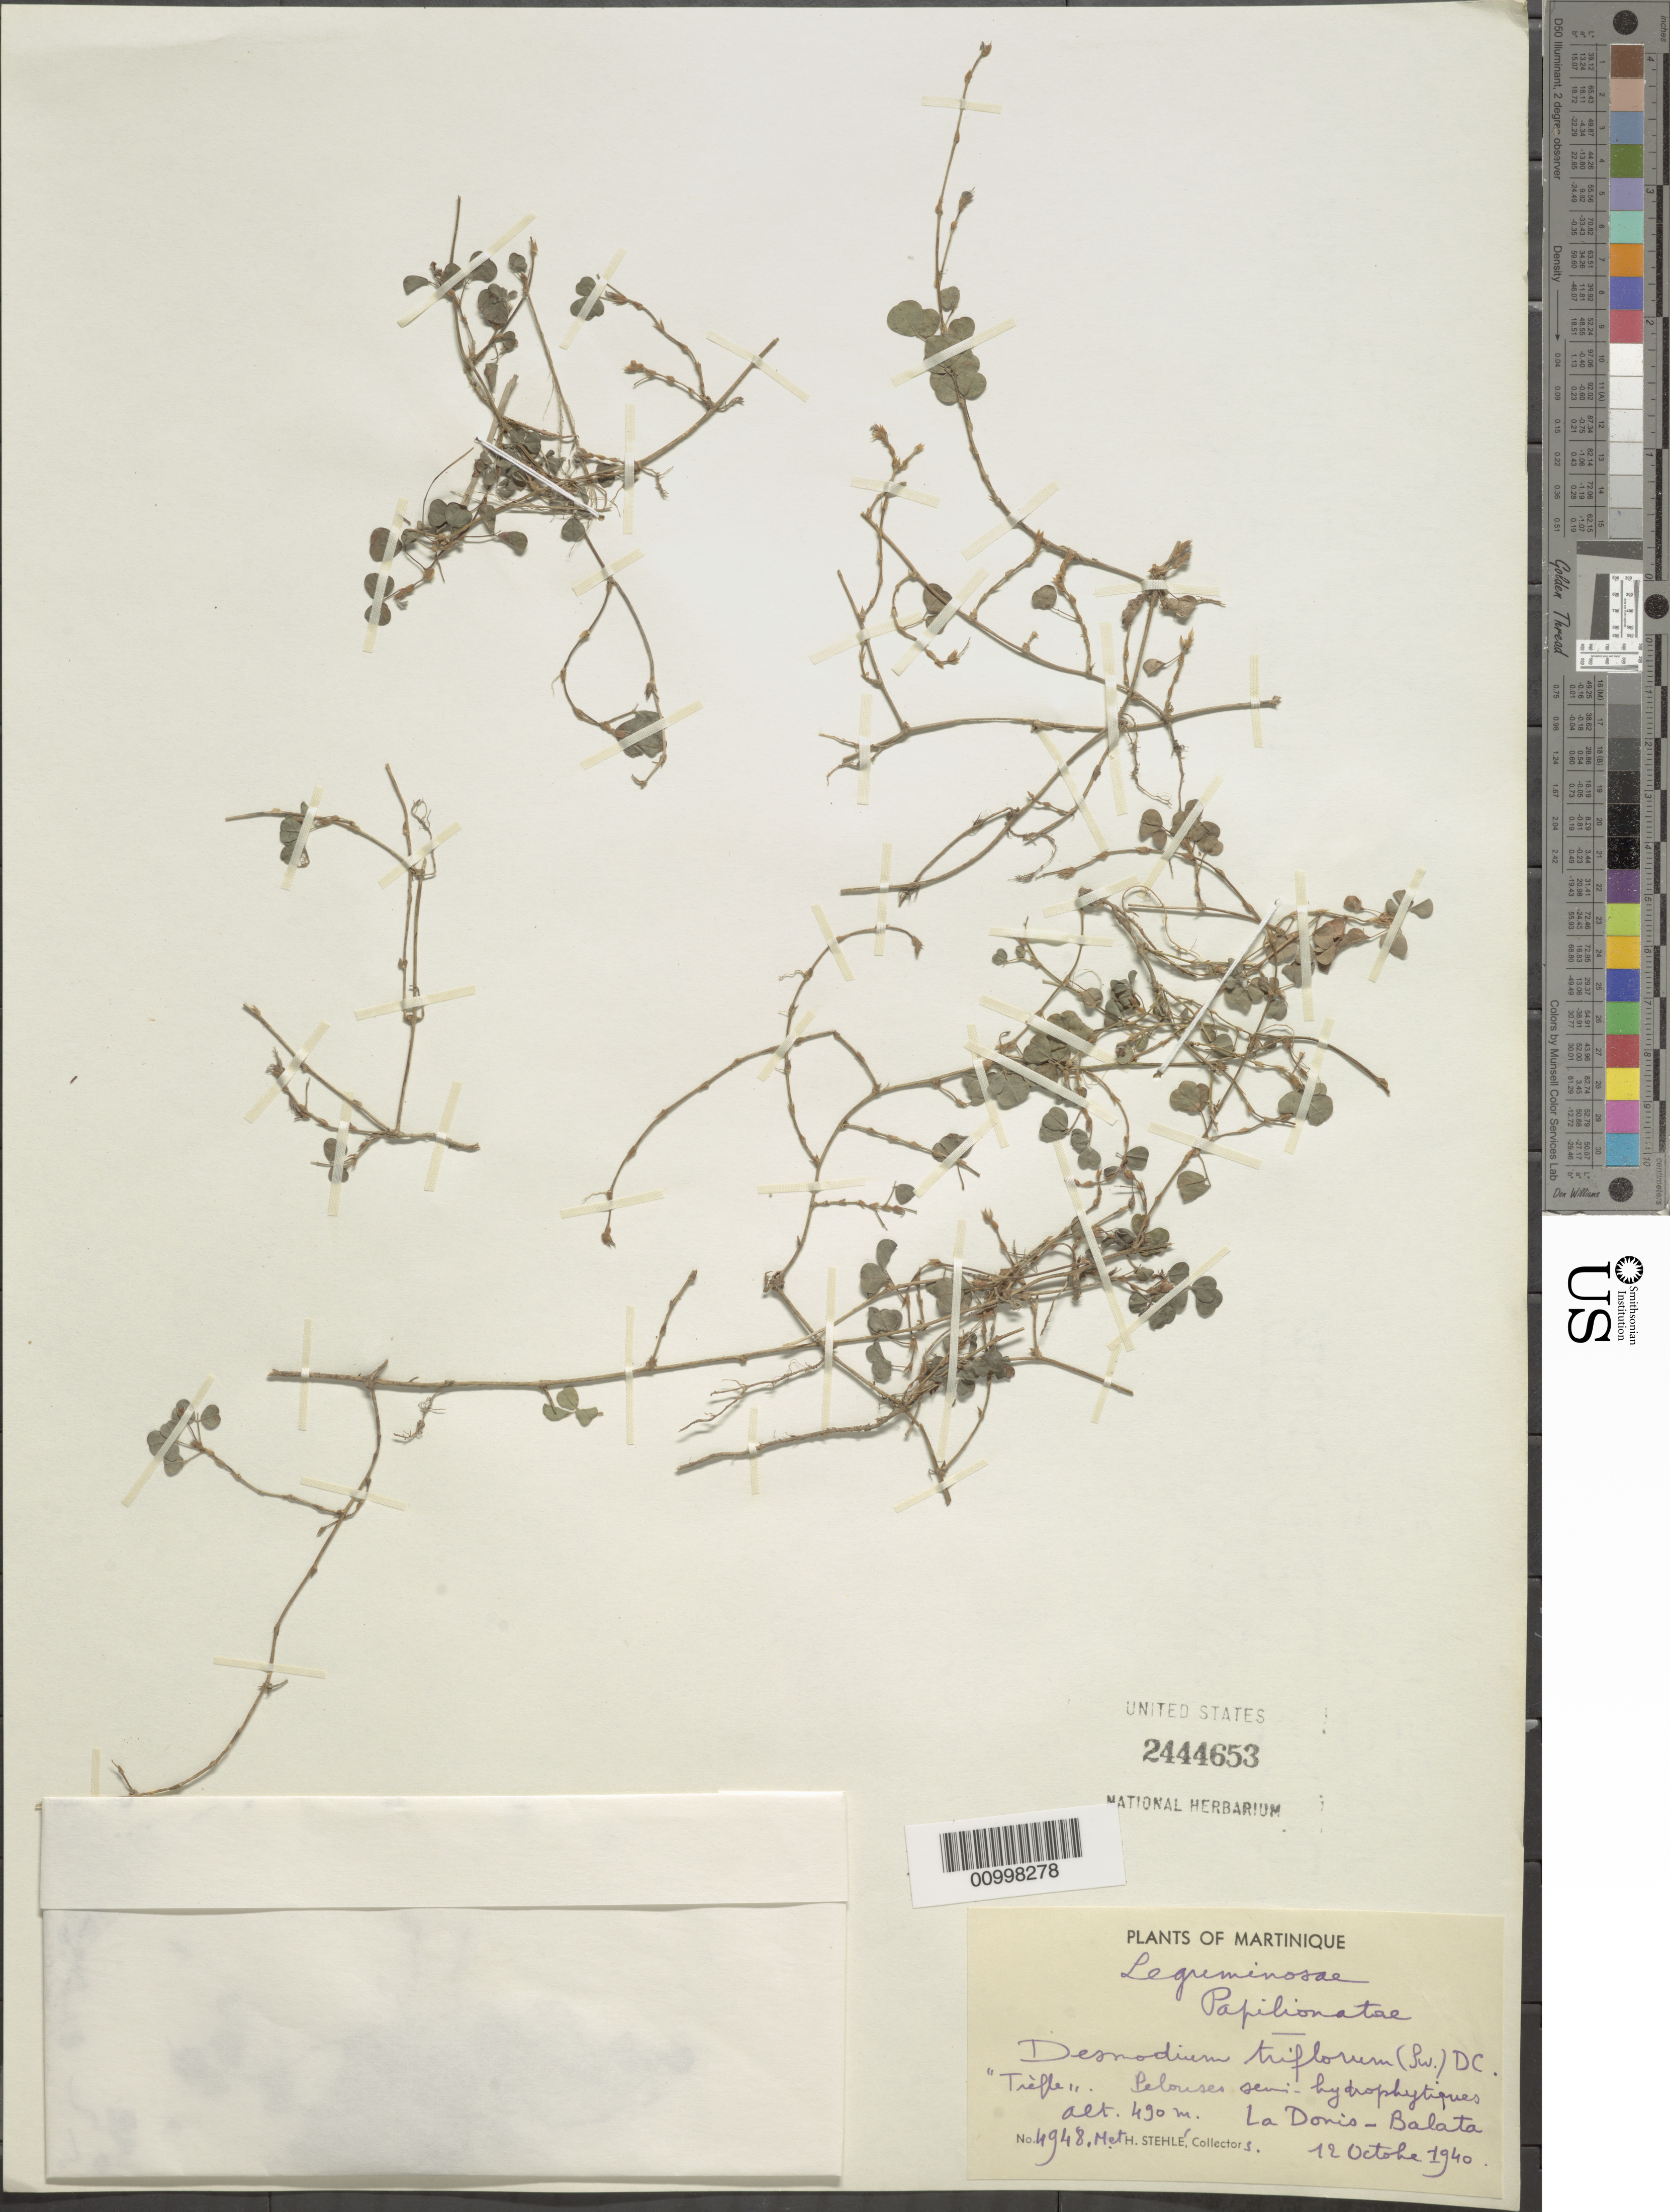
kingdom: Plantae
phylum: Tracheophyta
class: Magnoliopsida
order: Fabales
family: Fabaceae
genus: Grona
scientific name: Grona triflora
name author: (L.) H. Ohashi & K. Ohashi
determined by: Strong, Mark T., (BOT), Smithsonian Institution - National Museum of Natural History (UNITED STATES)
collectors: H. Stehlé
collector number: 4948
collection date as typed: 12 Oct 1940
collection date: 1940-10-12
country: Martinique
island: Martinique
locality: La Donis-Balata.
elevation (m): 490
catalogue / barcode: US 2444653